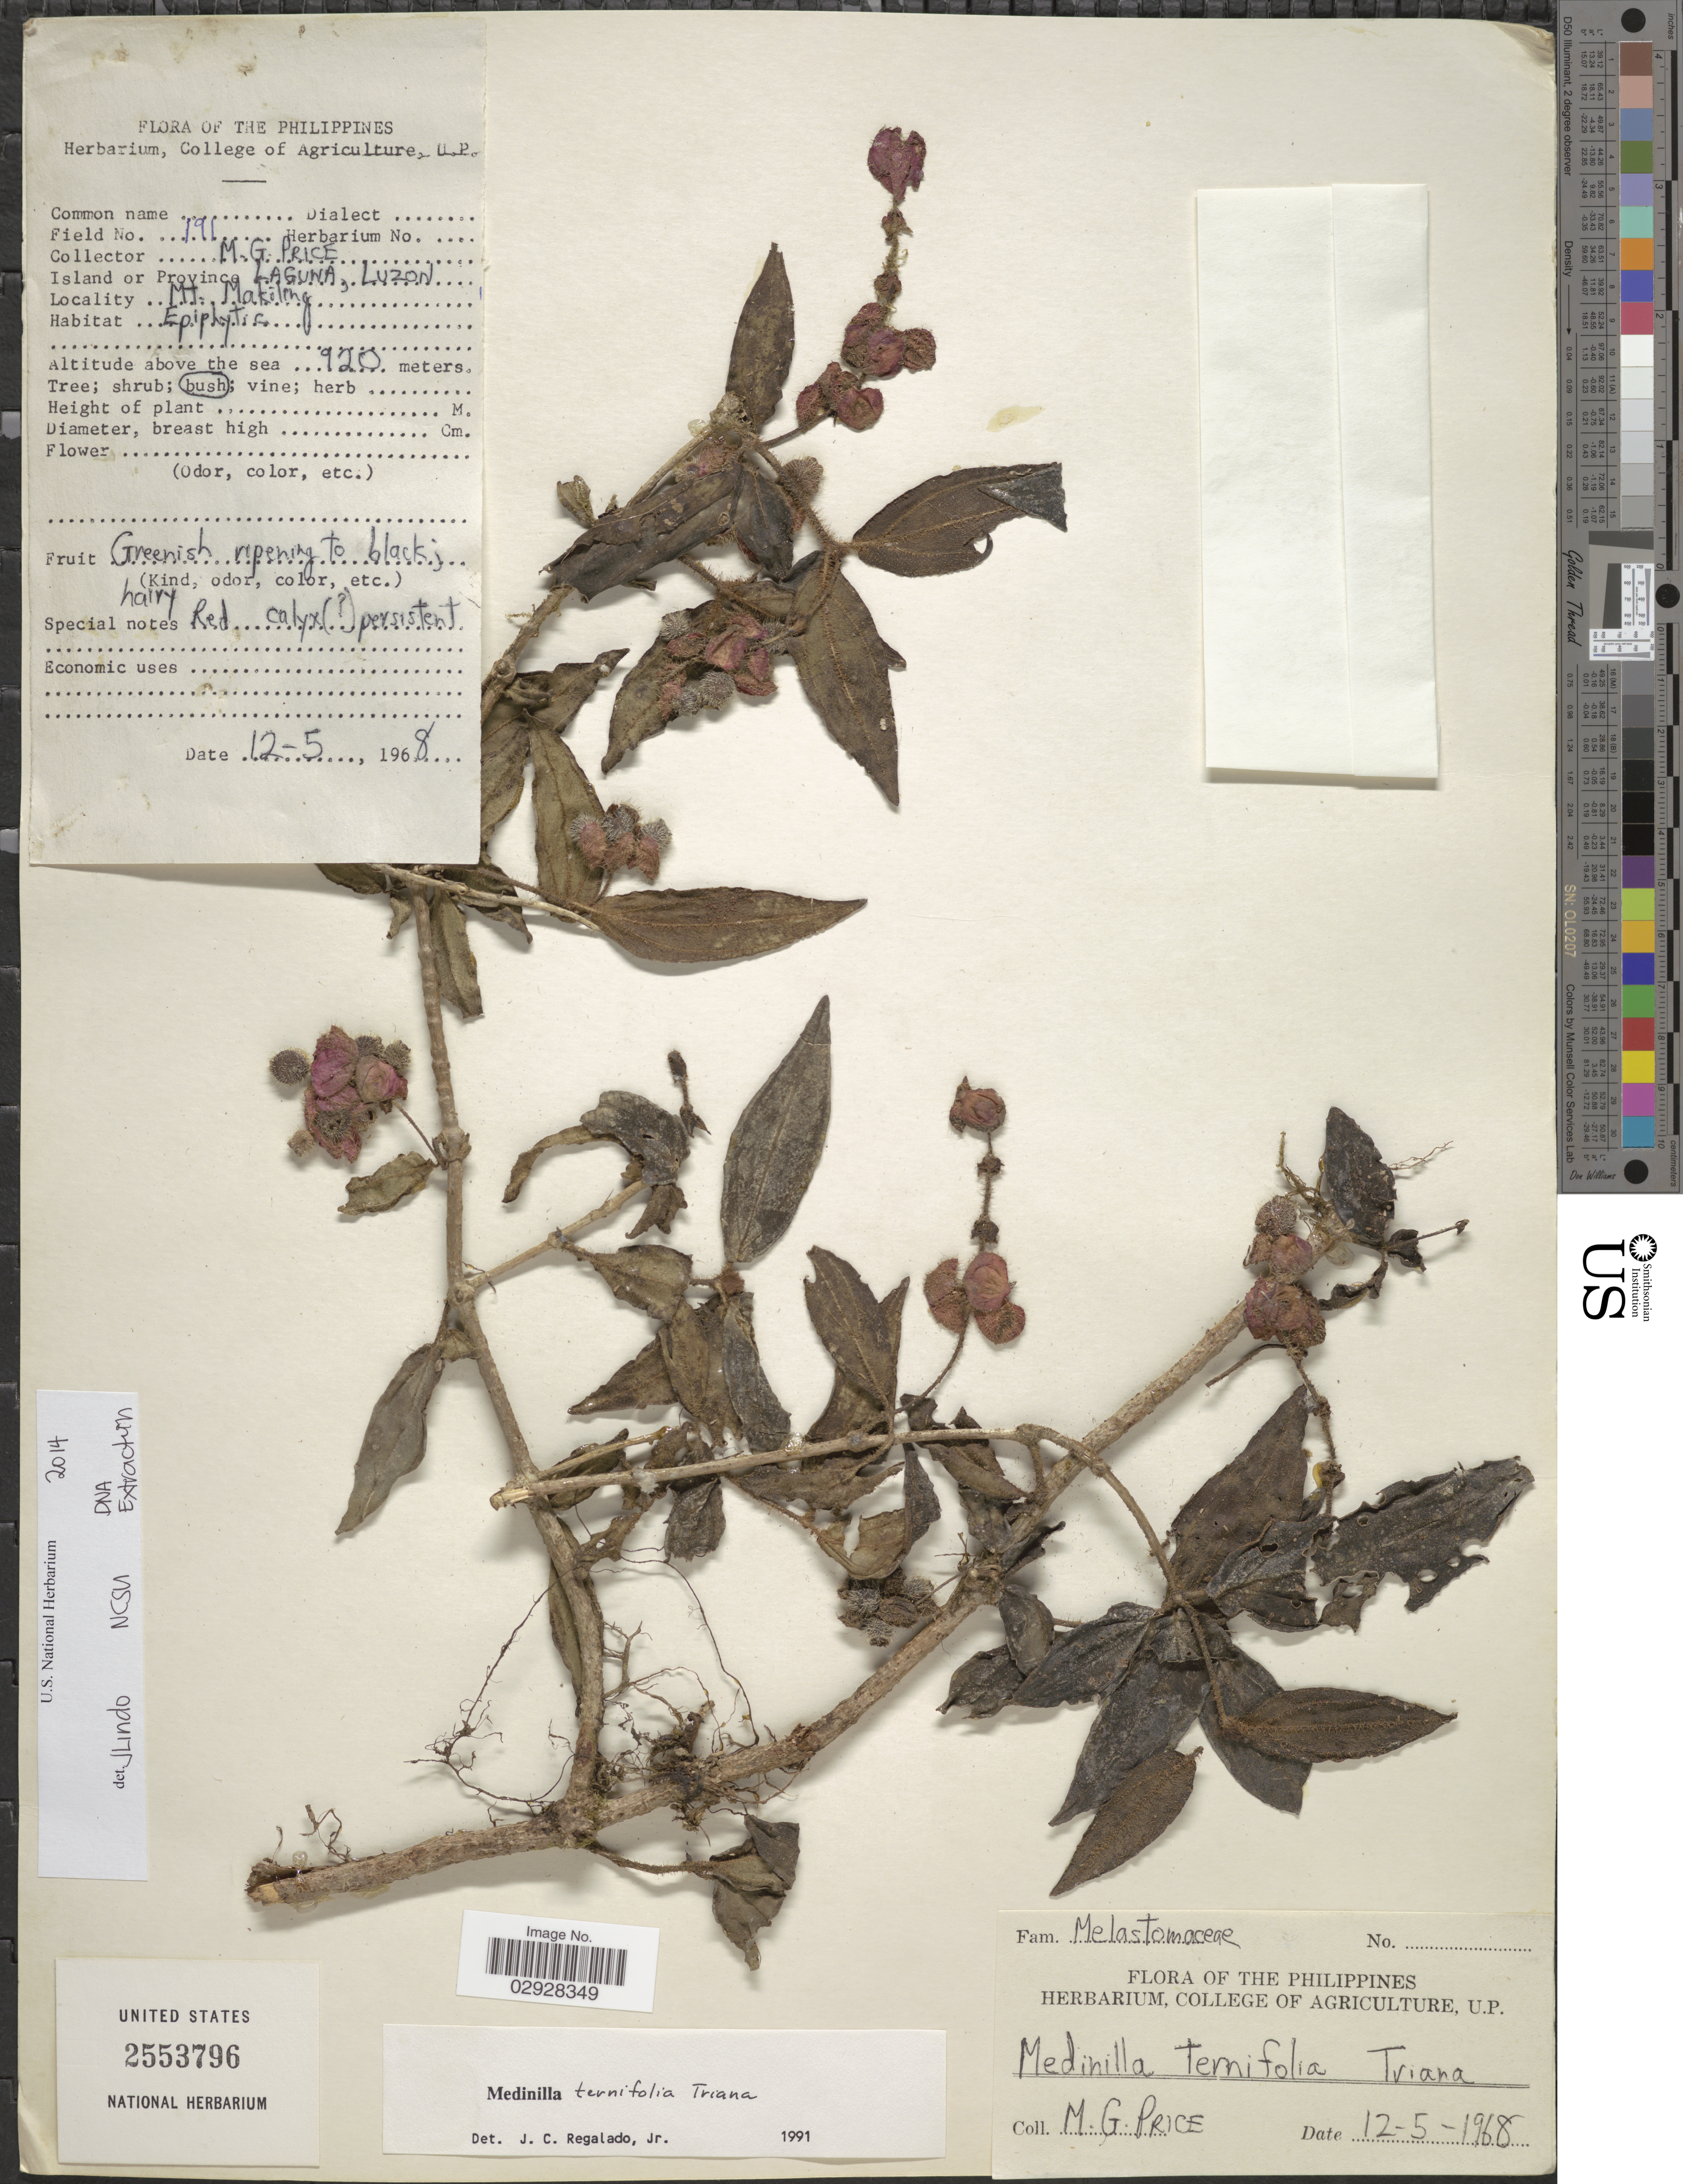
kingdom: Plantae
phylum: Tracheophyta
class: Magnoliopsida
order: Myrtales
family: Melastomataceae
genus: Medinilla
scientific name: Medinilla ternifolia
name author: Triana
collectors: M. G. Price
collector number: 191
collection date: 1968-05-12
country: Philippines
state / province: Calabarzon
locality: Island or Province Laguna, Luzon. Mt. Makiling.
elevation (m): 920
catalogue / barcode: US 2553796